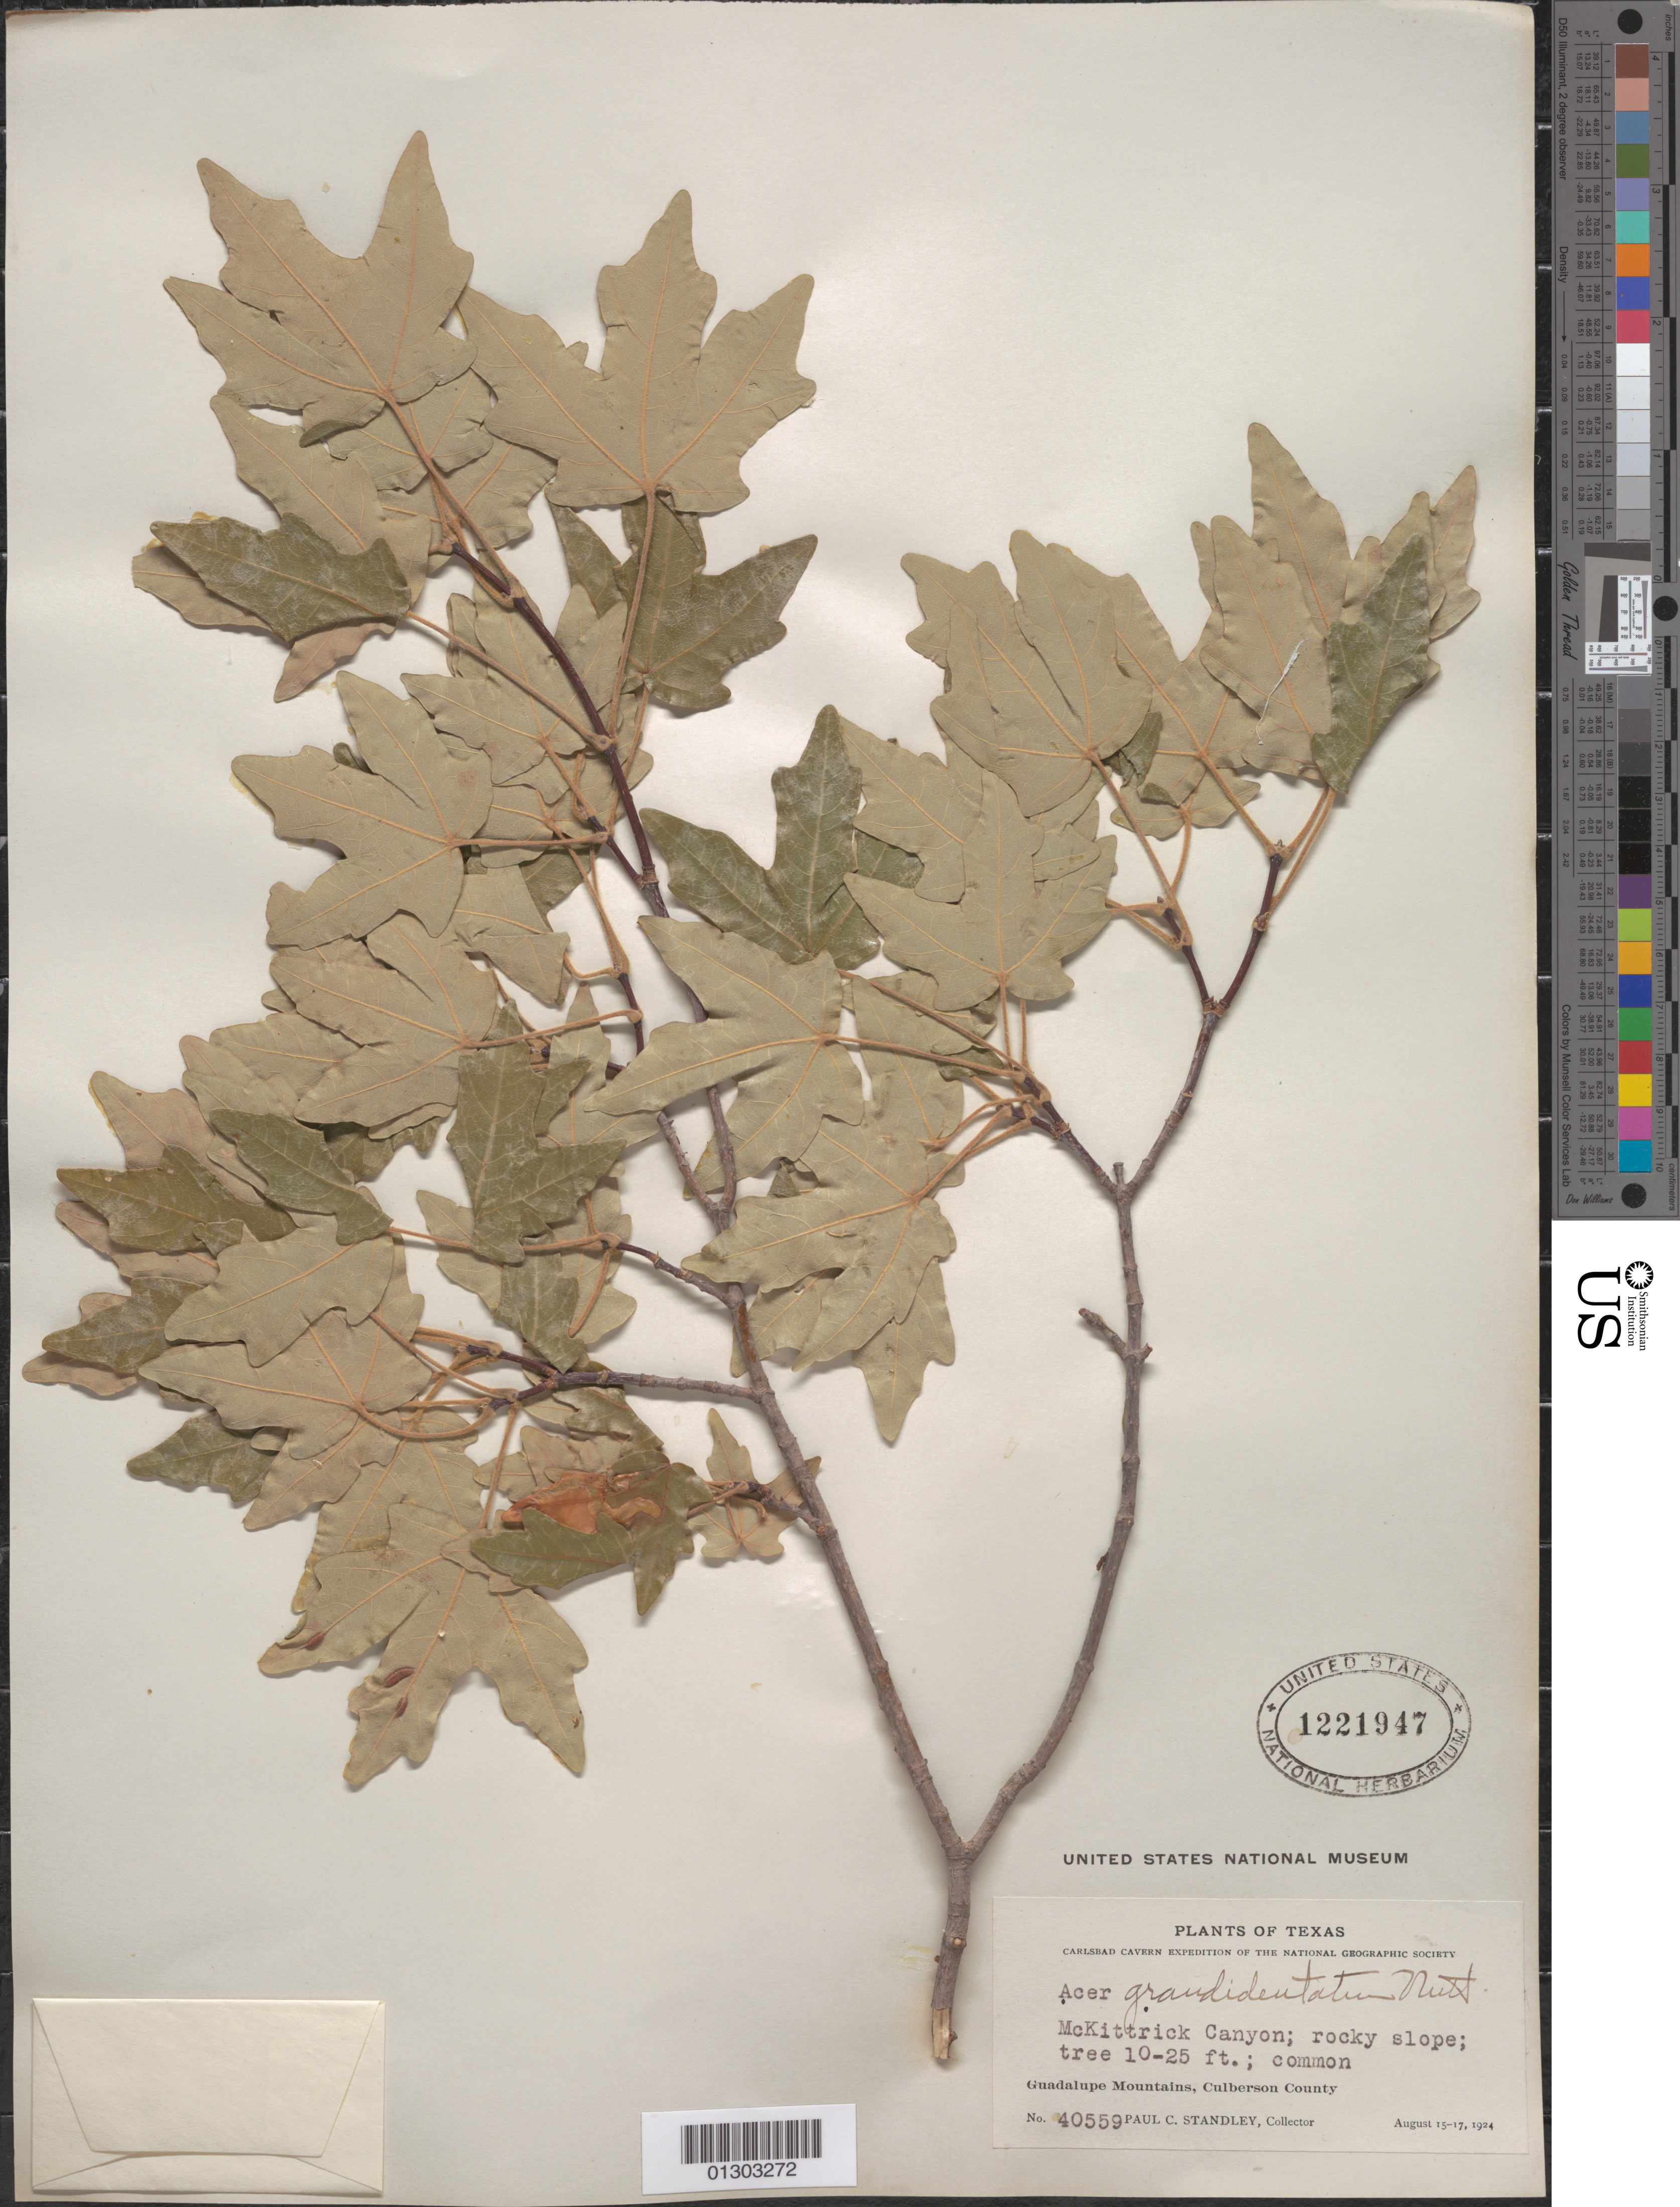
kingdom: Plantae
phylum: Tracheophyta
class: Magnoliopsida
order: Sapindales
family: Sapindaceae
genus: Acer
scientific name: Acer grandidentatum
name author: Nutt.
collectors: P. C. Standley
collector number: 40559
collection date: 1924-08-15/1924-08-17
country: United States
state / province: Texas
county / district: Culberson County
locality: Culberson County, Guadalupe Mountains, McKittrick Canyon.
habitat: Rocky slope.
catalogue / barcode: US 1221947